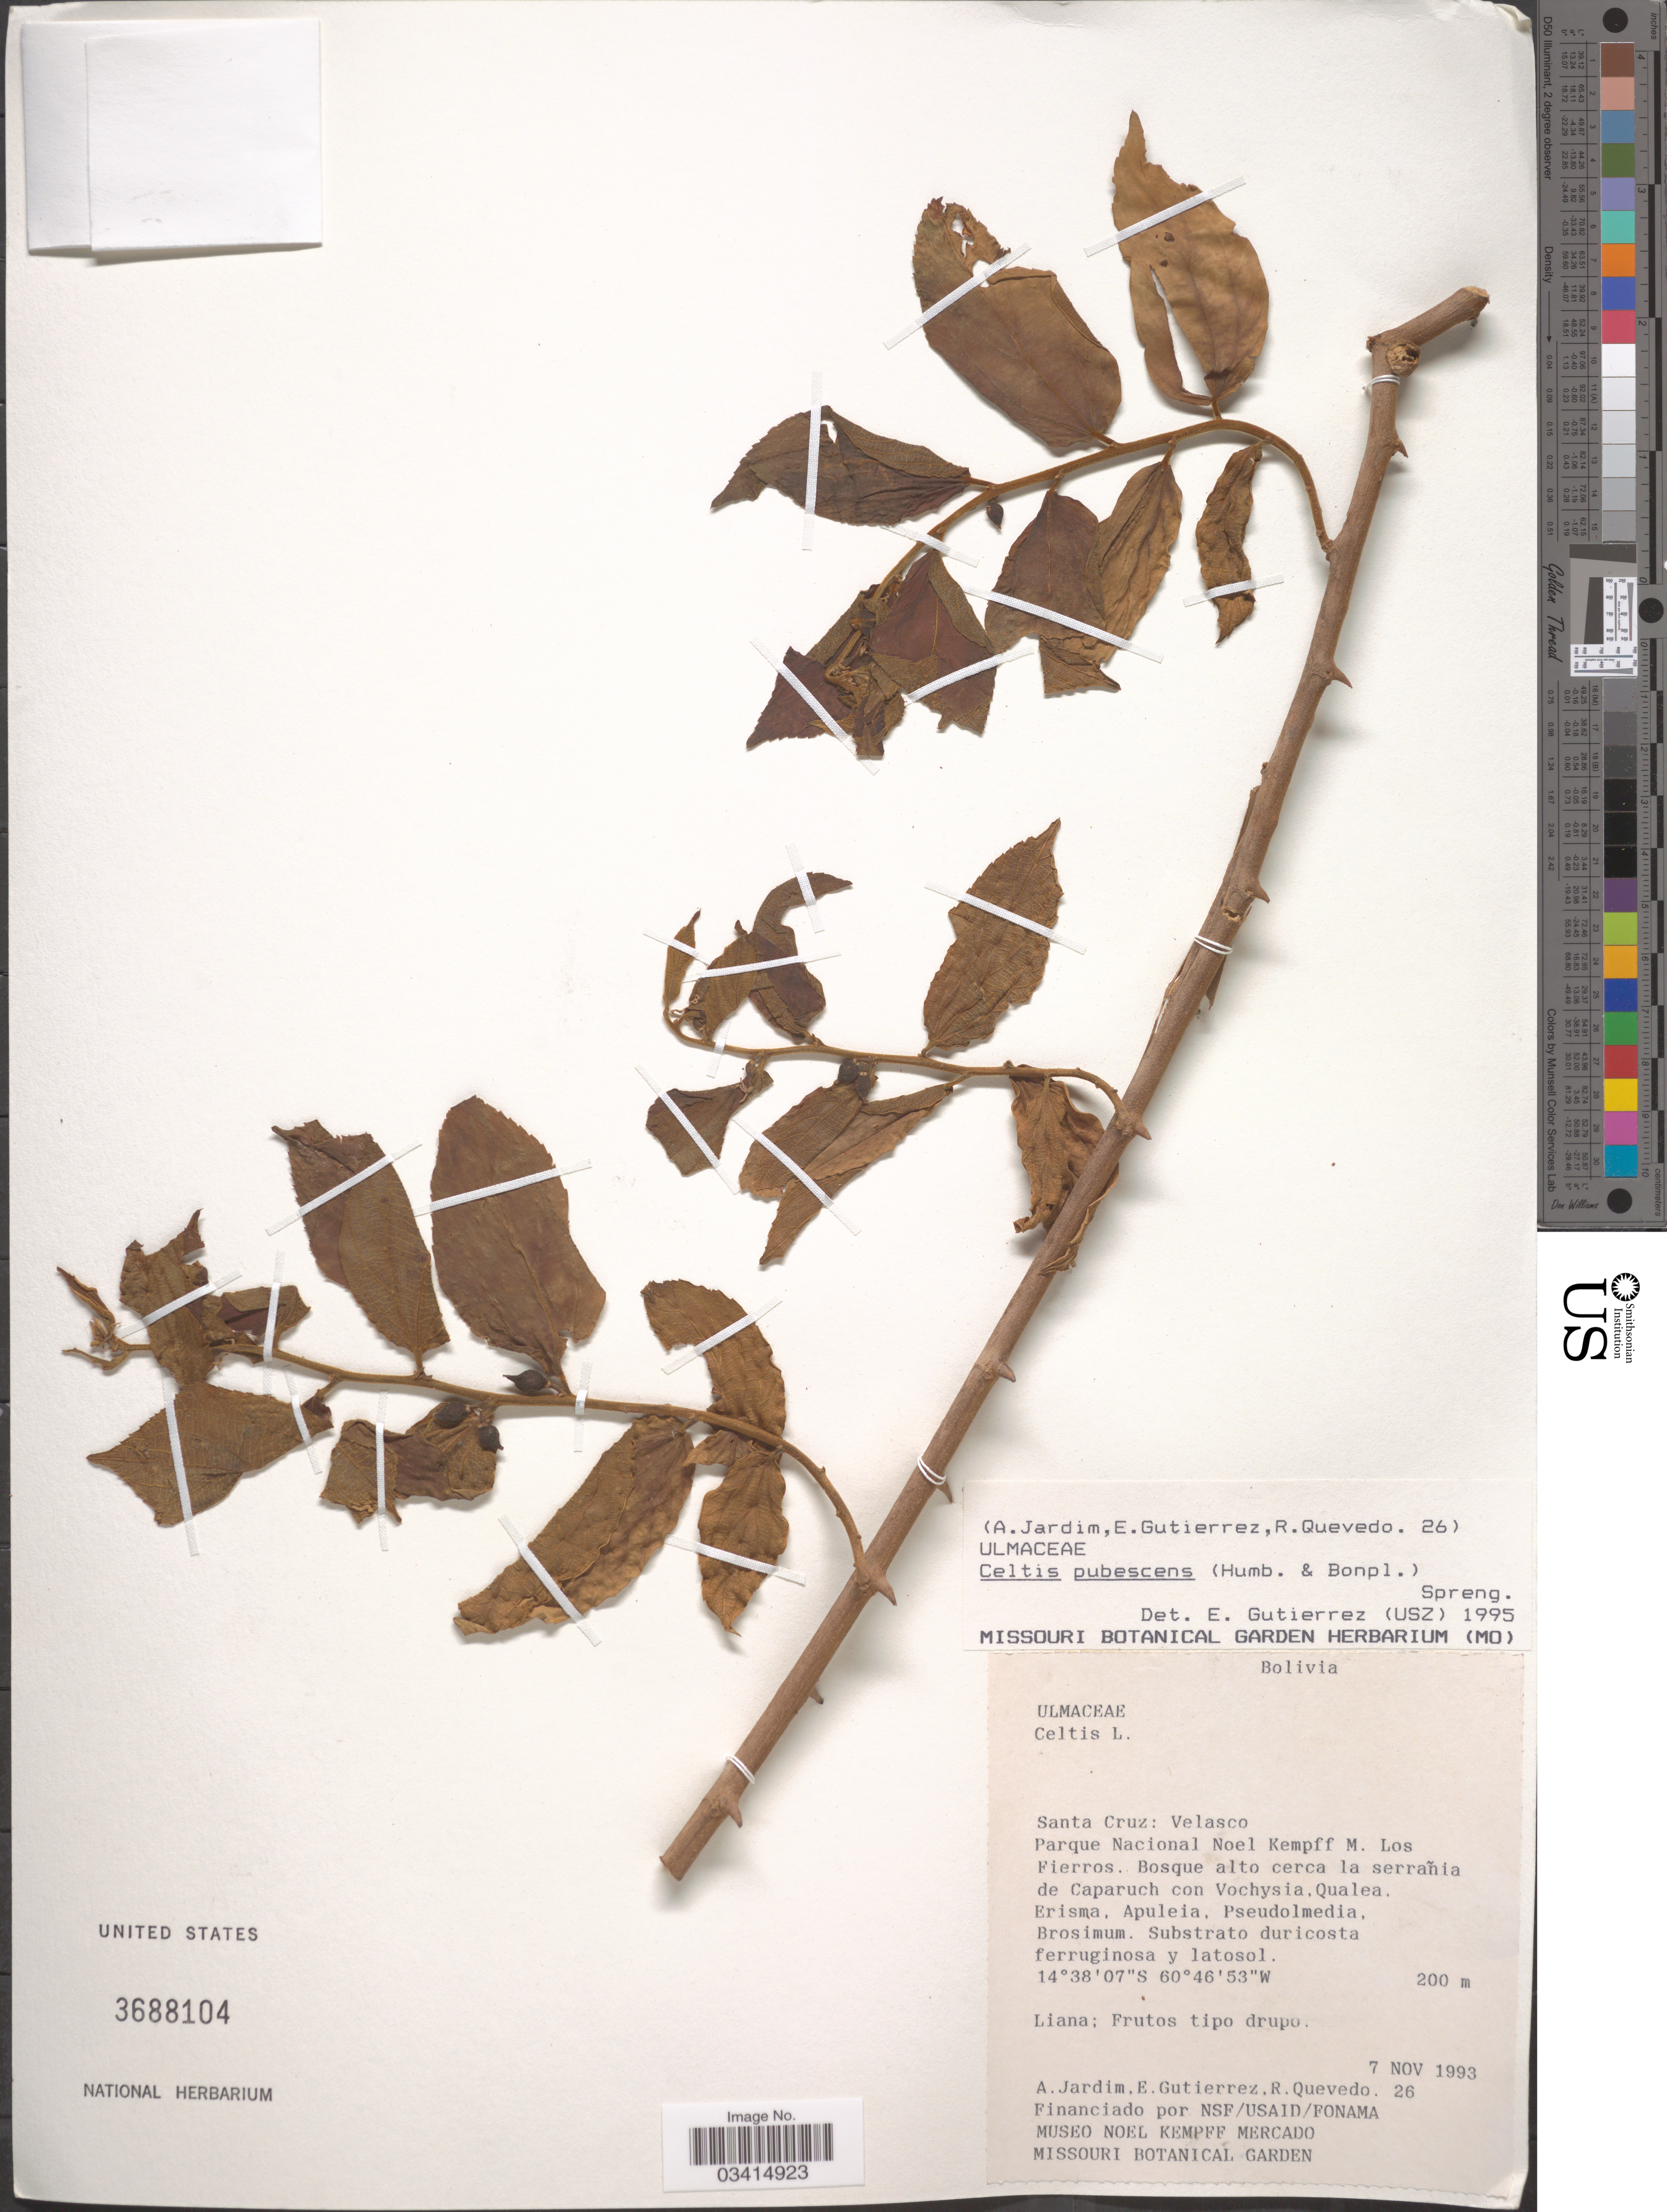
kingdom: Plantae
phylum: Tracheophyta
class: Magnoliopsida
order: Rosales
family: Cannabaceae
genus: Celtis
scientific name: Celtis pubescens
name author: (Kunth) Spreng.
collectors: A. Jardim, E. Gutiérrez & R. Quevedo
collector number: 26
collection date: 1993-11-07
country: Bolivia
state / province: Santa Cruz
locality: Velasco. Parque Nacional Noel Kempff M. Los Fierros. Bosque alto cerca la serrañia de Caparuch.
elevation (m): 200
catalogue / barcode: US 3688104